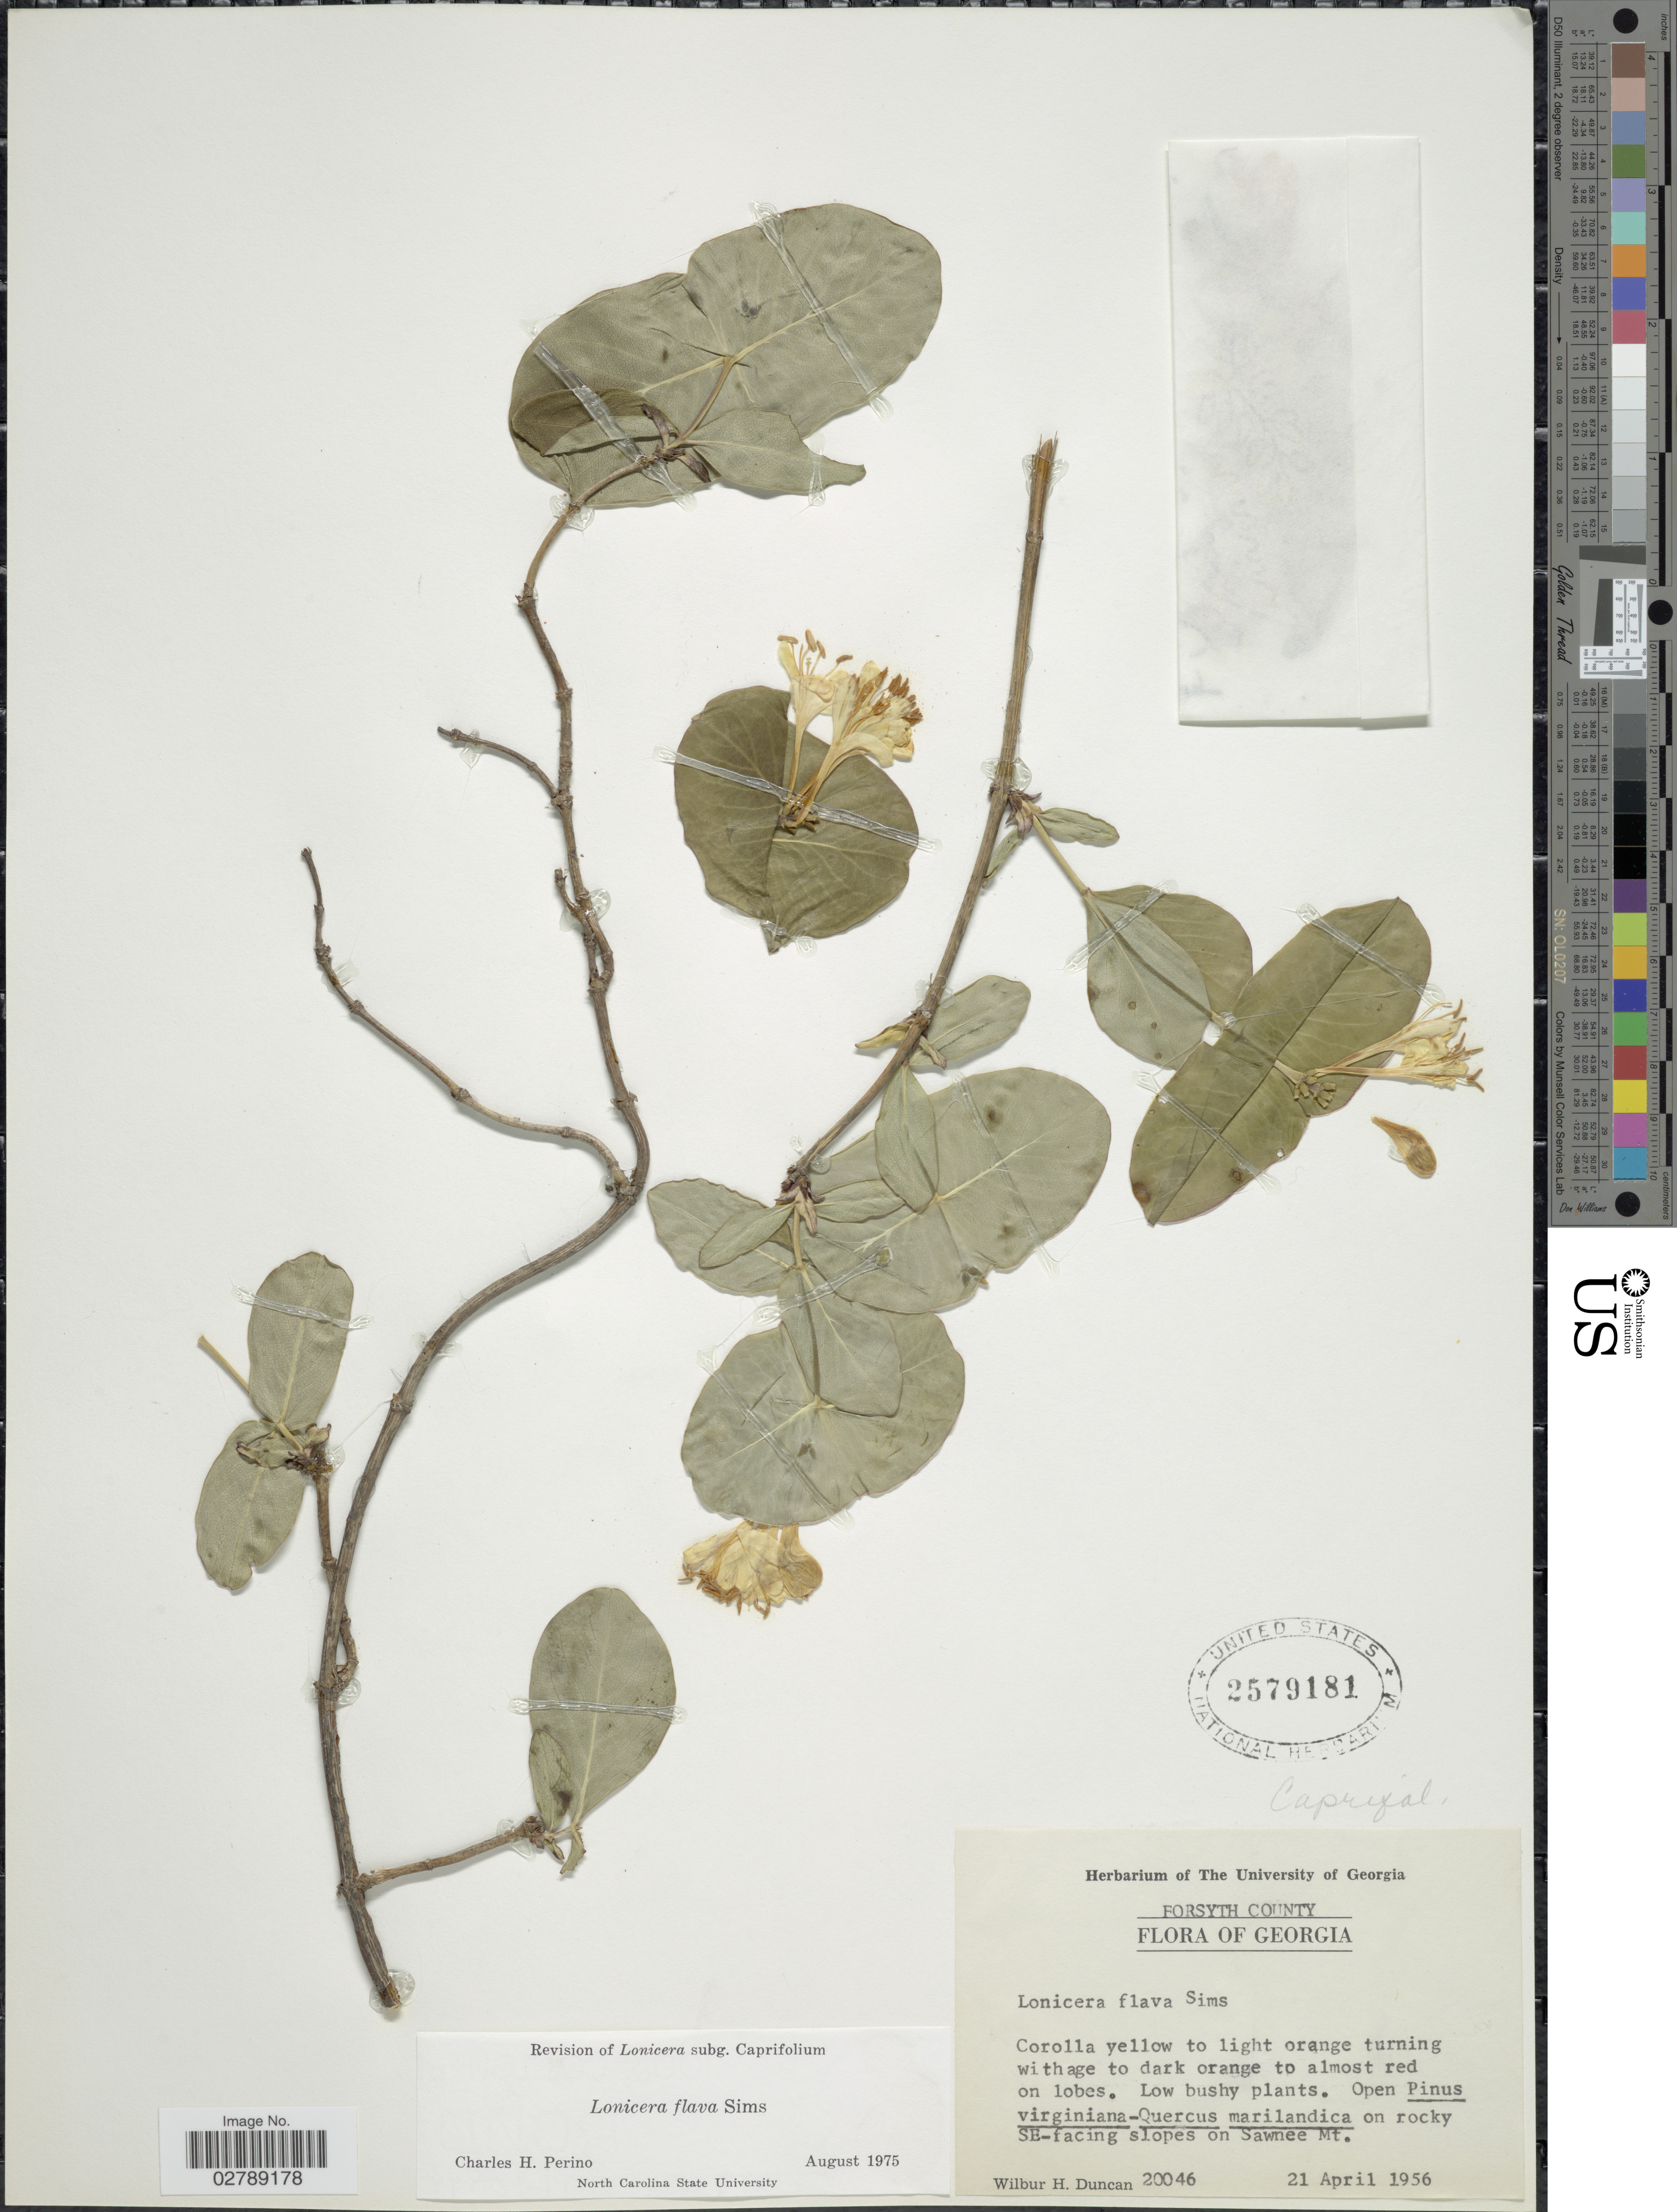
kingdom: Plantae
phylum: Tracheophyta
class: Magnoliopsida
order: Dipsacales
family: Caprifoliaceae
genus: Lonicera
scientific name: Lonicera flava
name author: Sims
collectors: W. H. Duncan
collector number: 20046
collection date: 1956-04-21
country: United States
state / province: Georgia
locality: Forsyth County. SE-facing slopes on Sawmee Mt.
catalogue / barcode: US 2579181